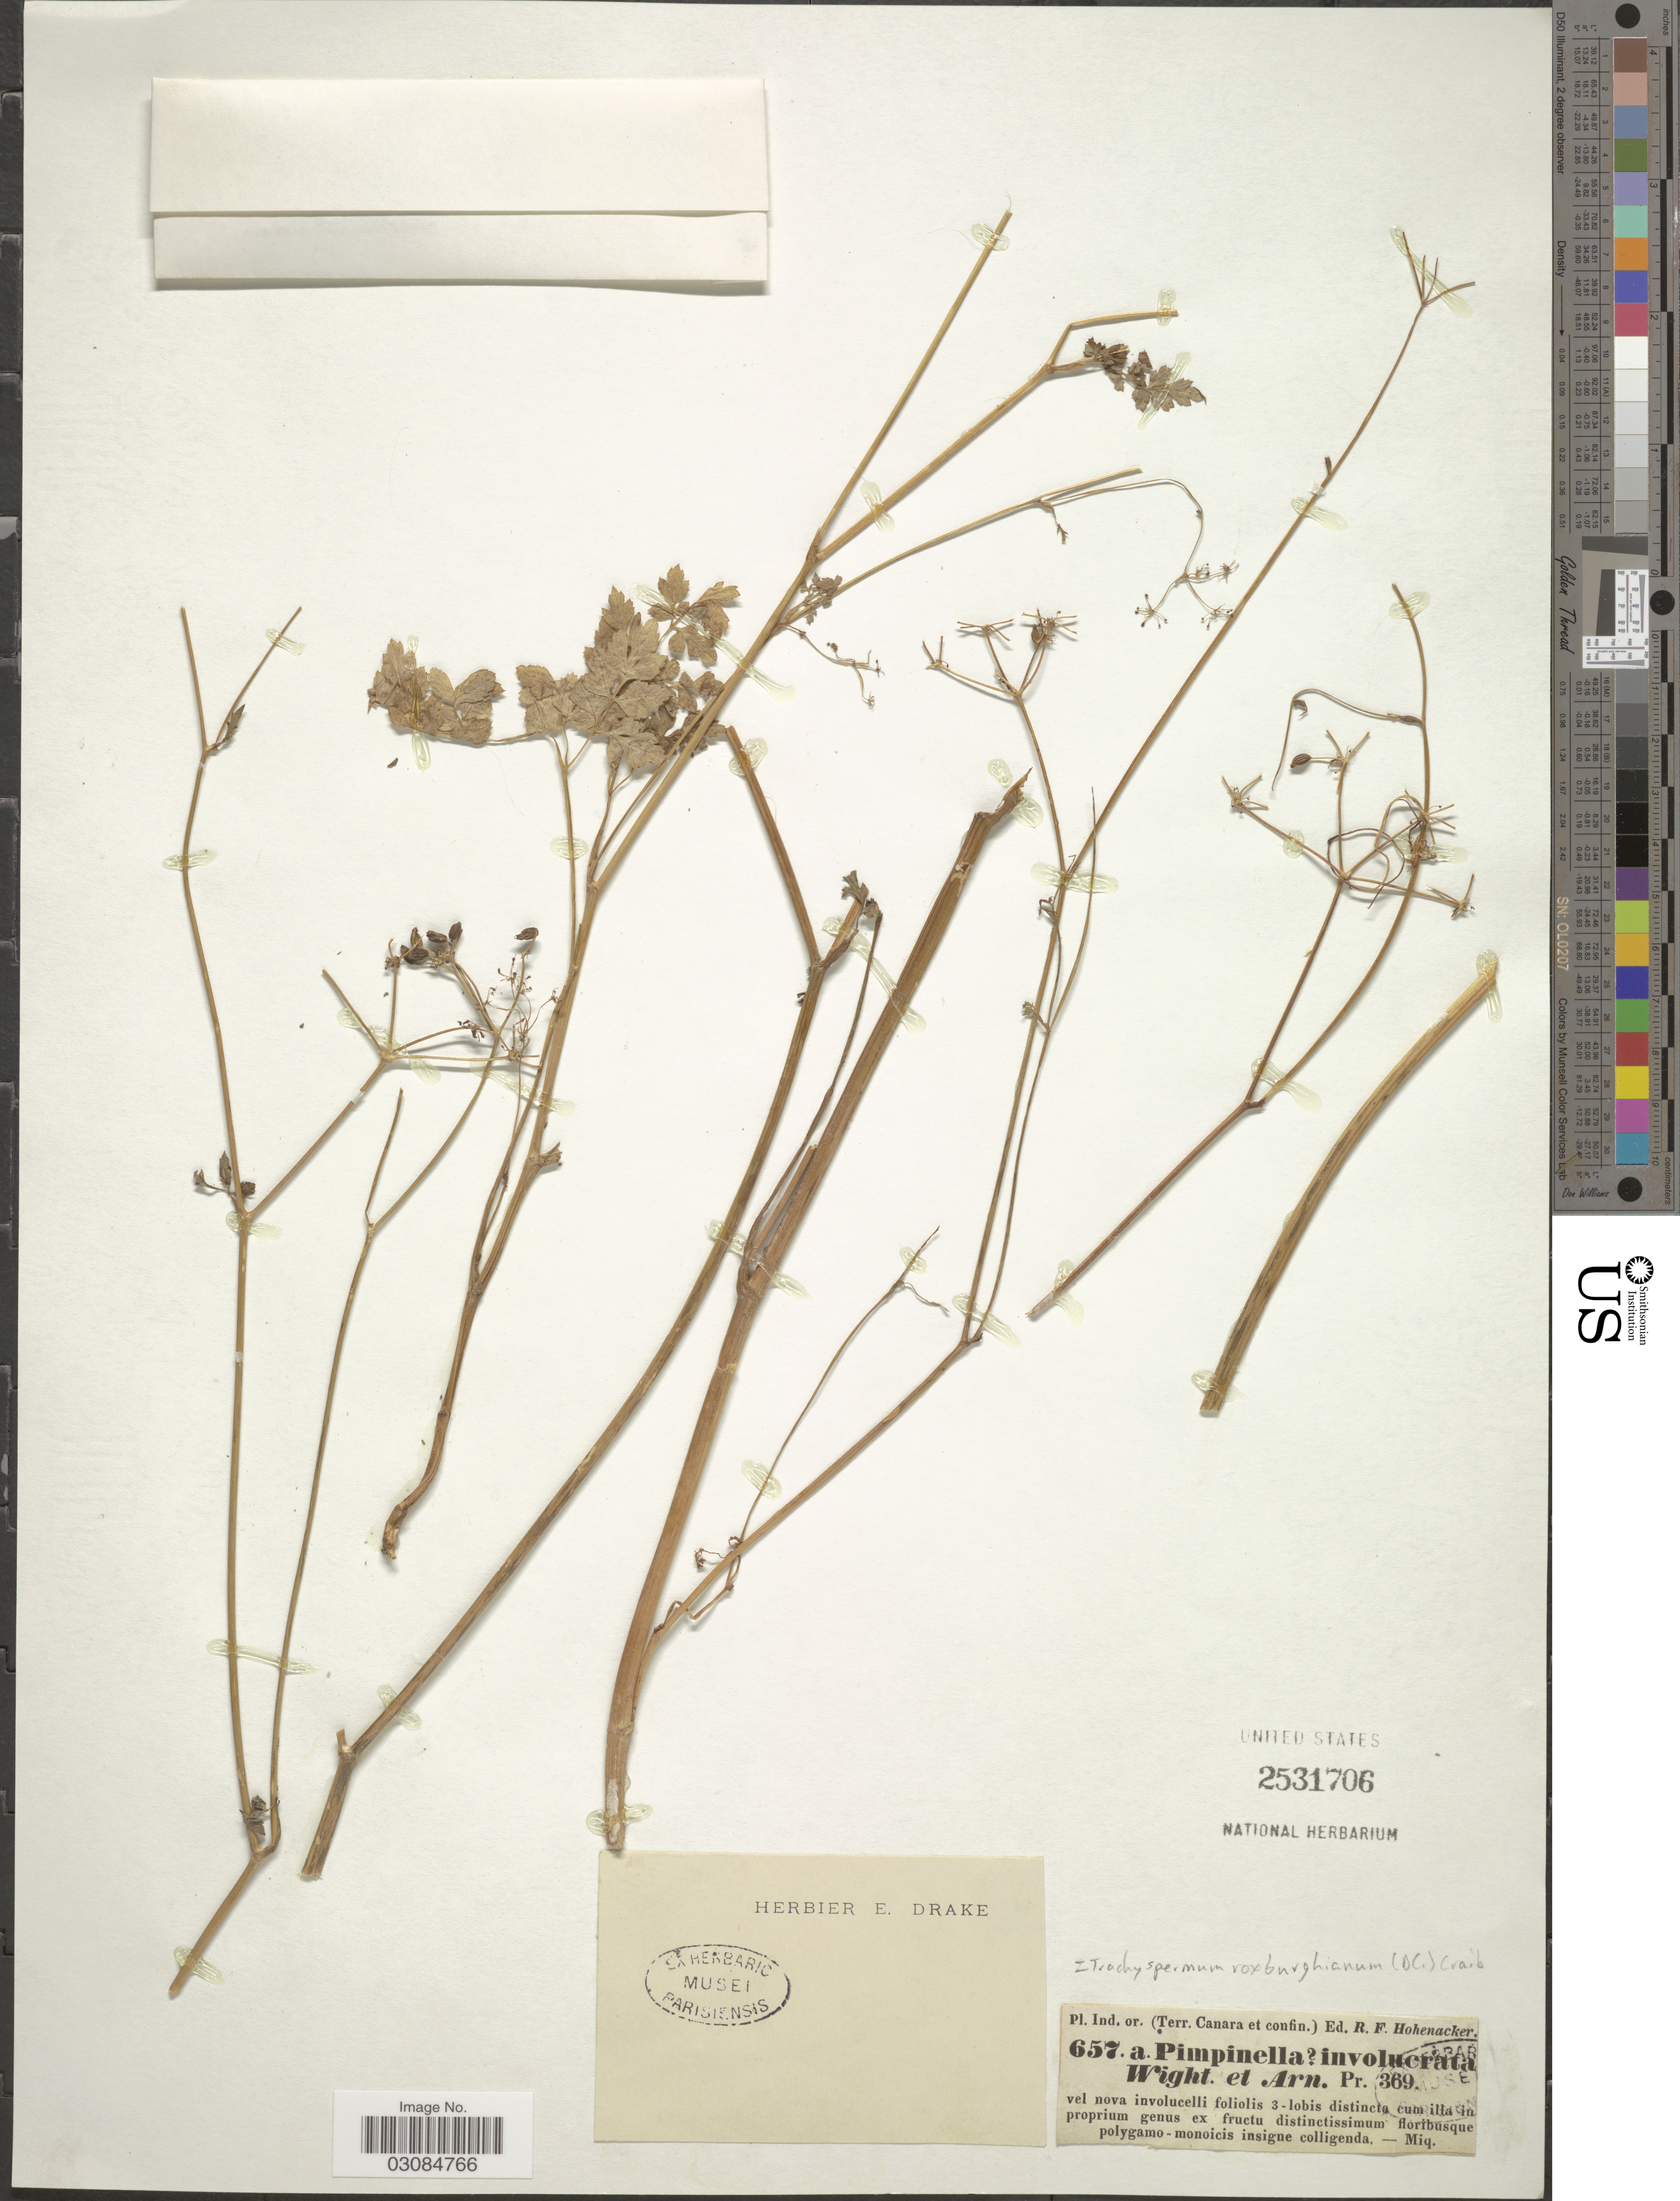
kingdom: Plantae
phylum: Tracheophyta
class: Magnoliopsida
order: Apiales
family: Apiaceae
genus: Trachyspermum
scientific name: Trachyspermum roxburghianum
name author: (DC.) H. Wolff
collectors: R. F. Hohenacker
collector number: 657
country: India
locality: Ind. or. (Terr. Canara et confin.). Miq. [unsure placement]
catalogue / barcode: US 2531706